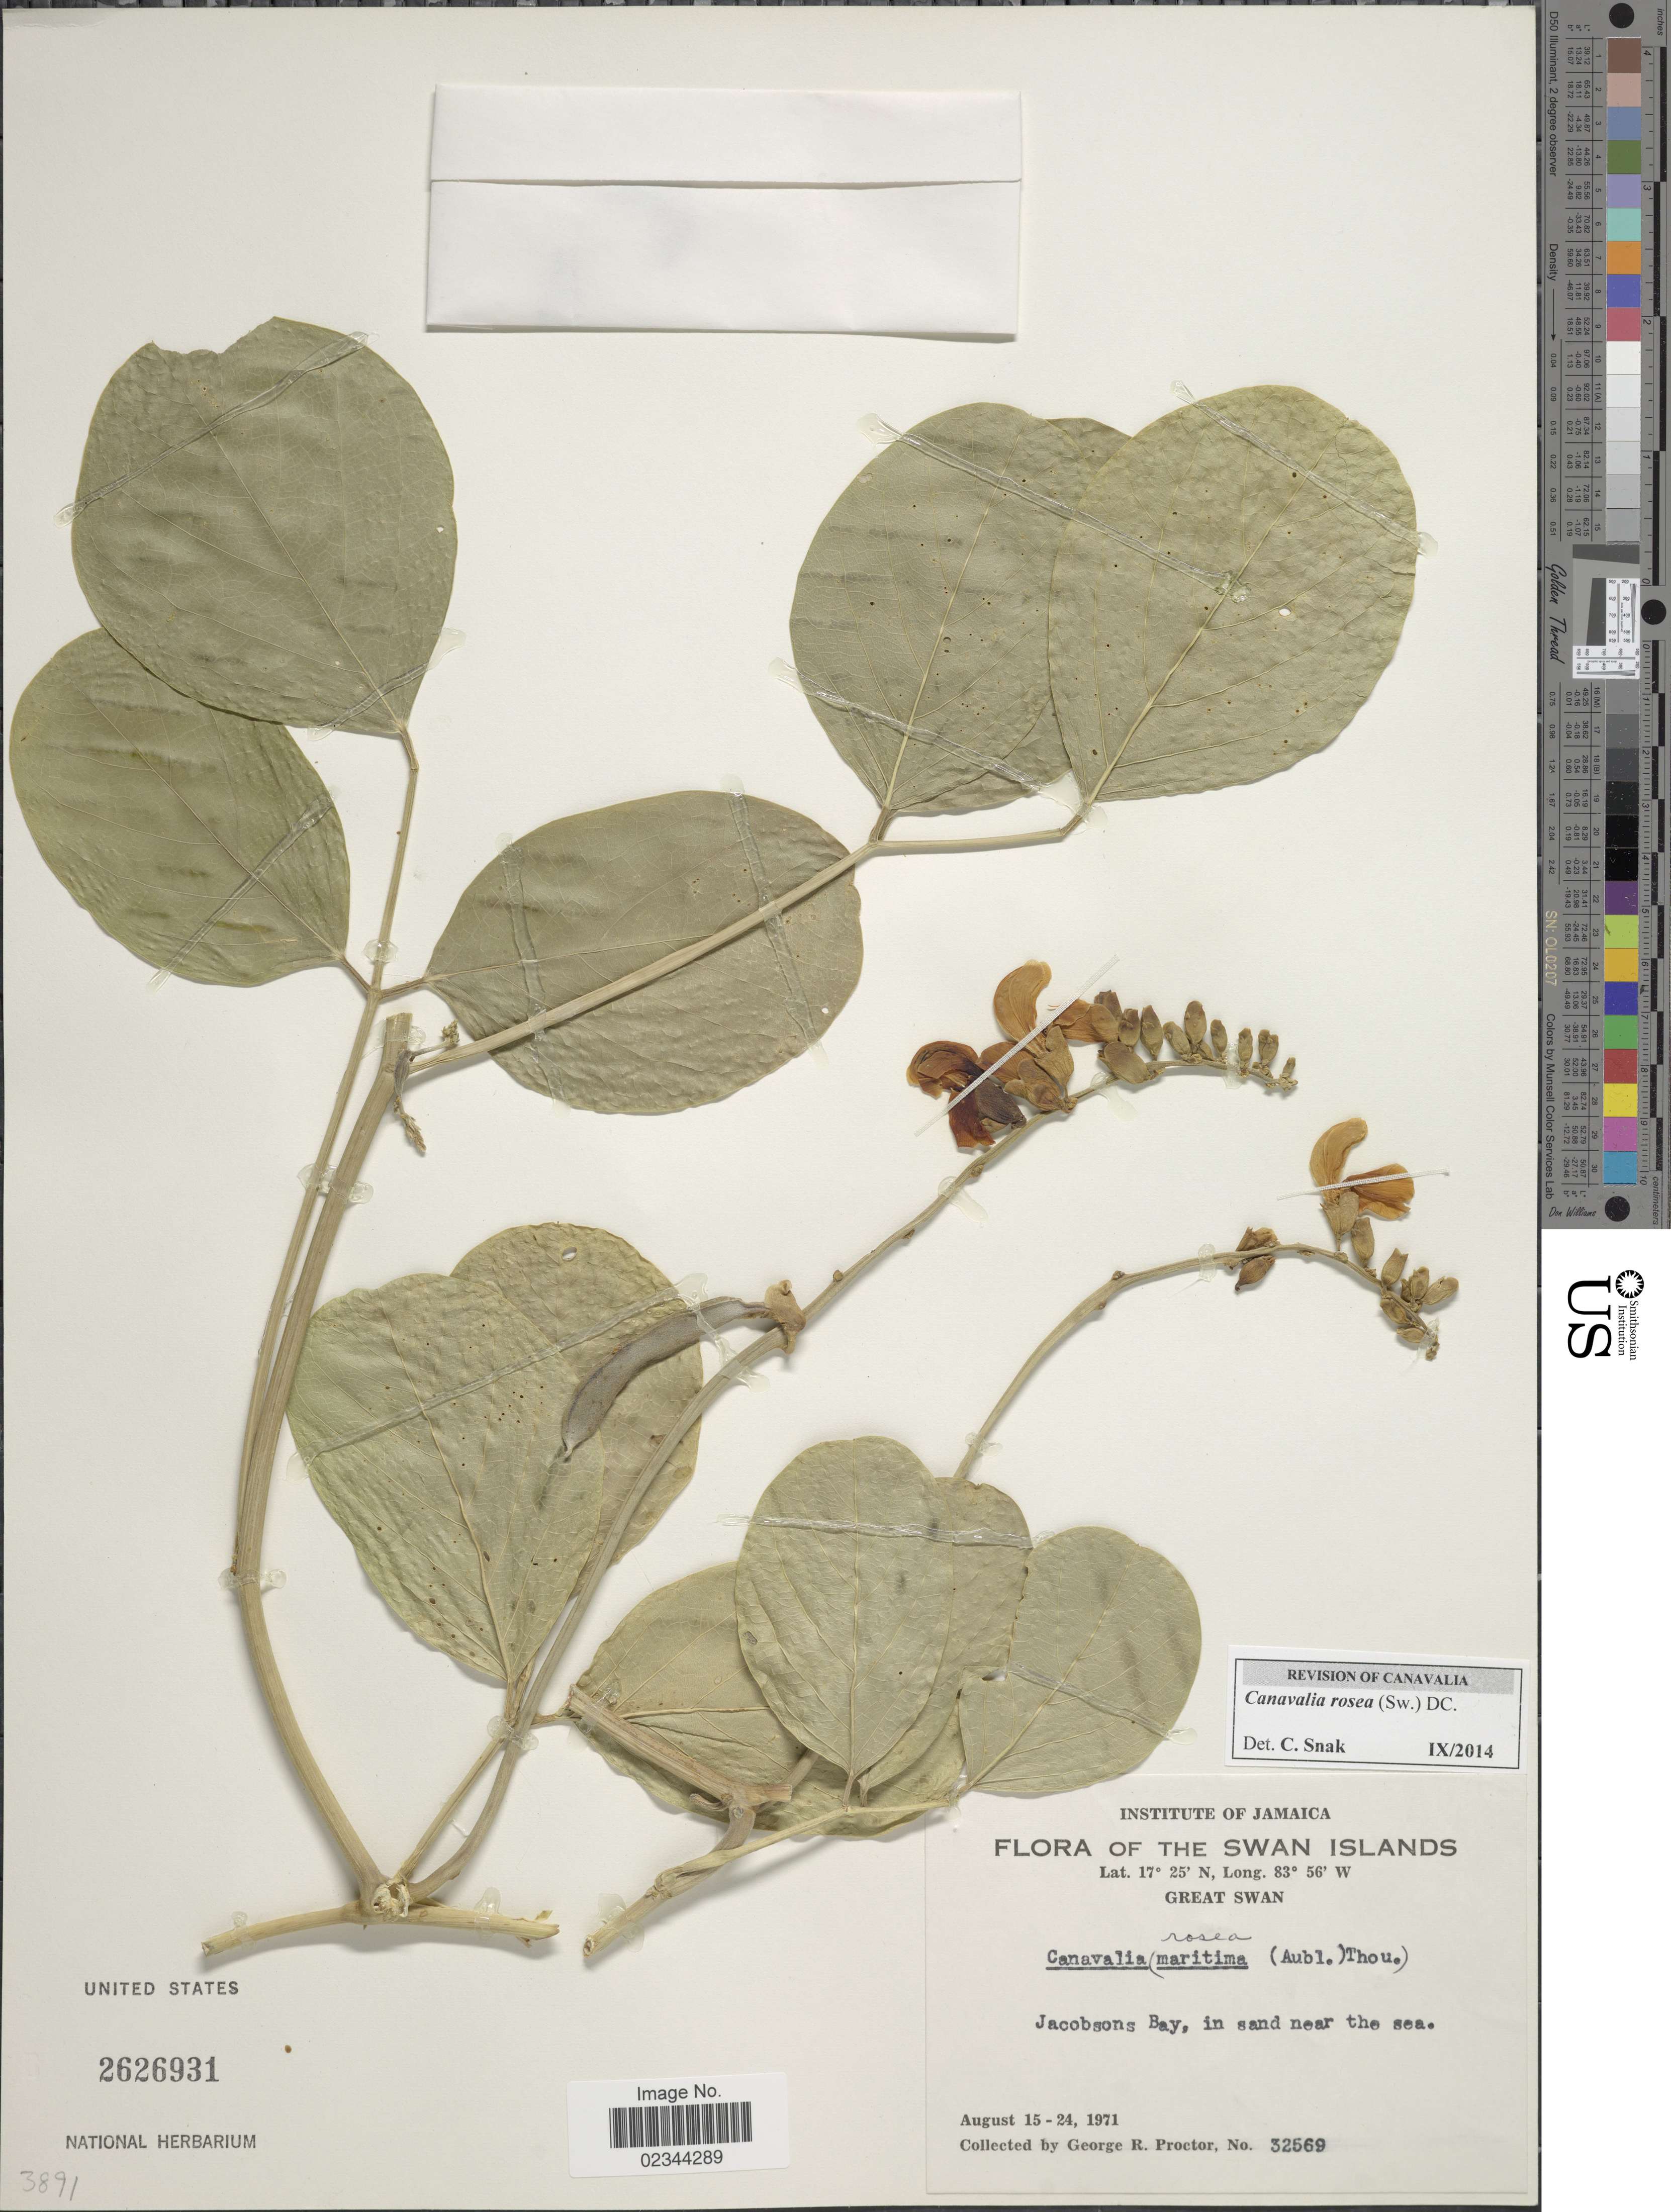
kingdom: Plantae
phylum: Tracheophyta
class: Magnoliopsida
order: Fabales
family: Fabaceae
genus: Canavalia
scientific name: Canavalia rosea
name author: (Sw.) DC.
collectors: G. Proctor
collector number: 32569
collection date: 1971-08-15/1971-08-24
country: Honduras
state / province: Islas de la Bahía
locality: The Swan Islands, Great Swan, Jacobsons Bay, in sand near the sea.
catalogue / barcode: US 2626931